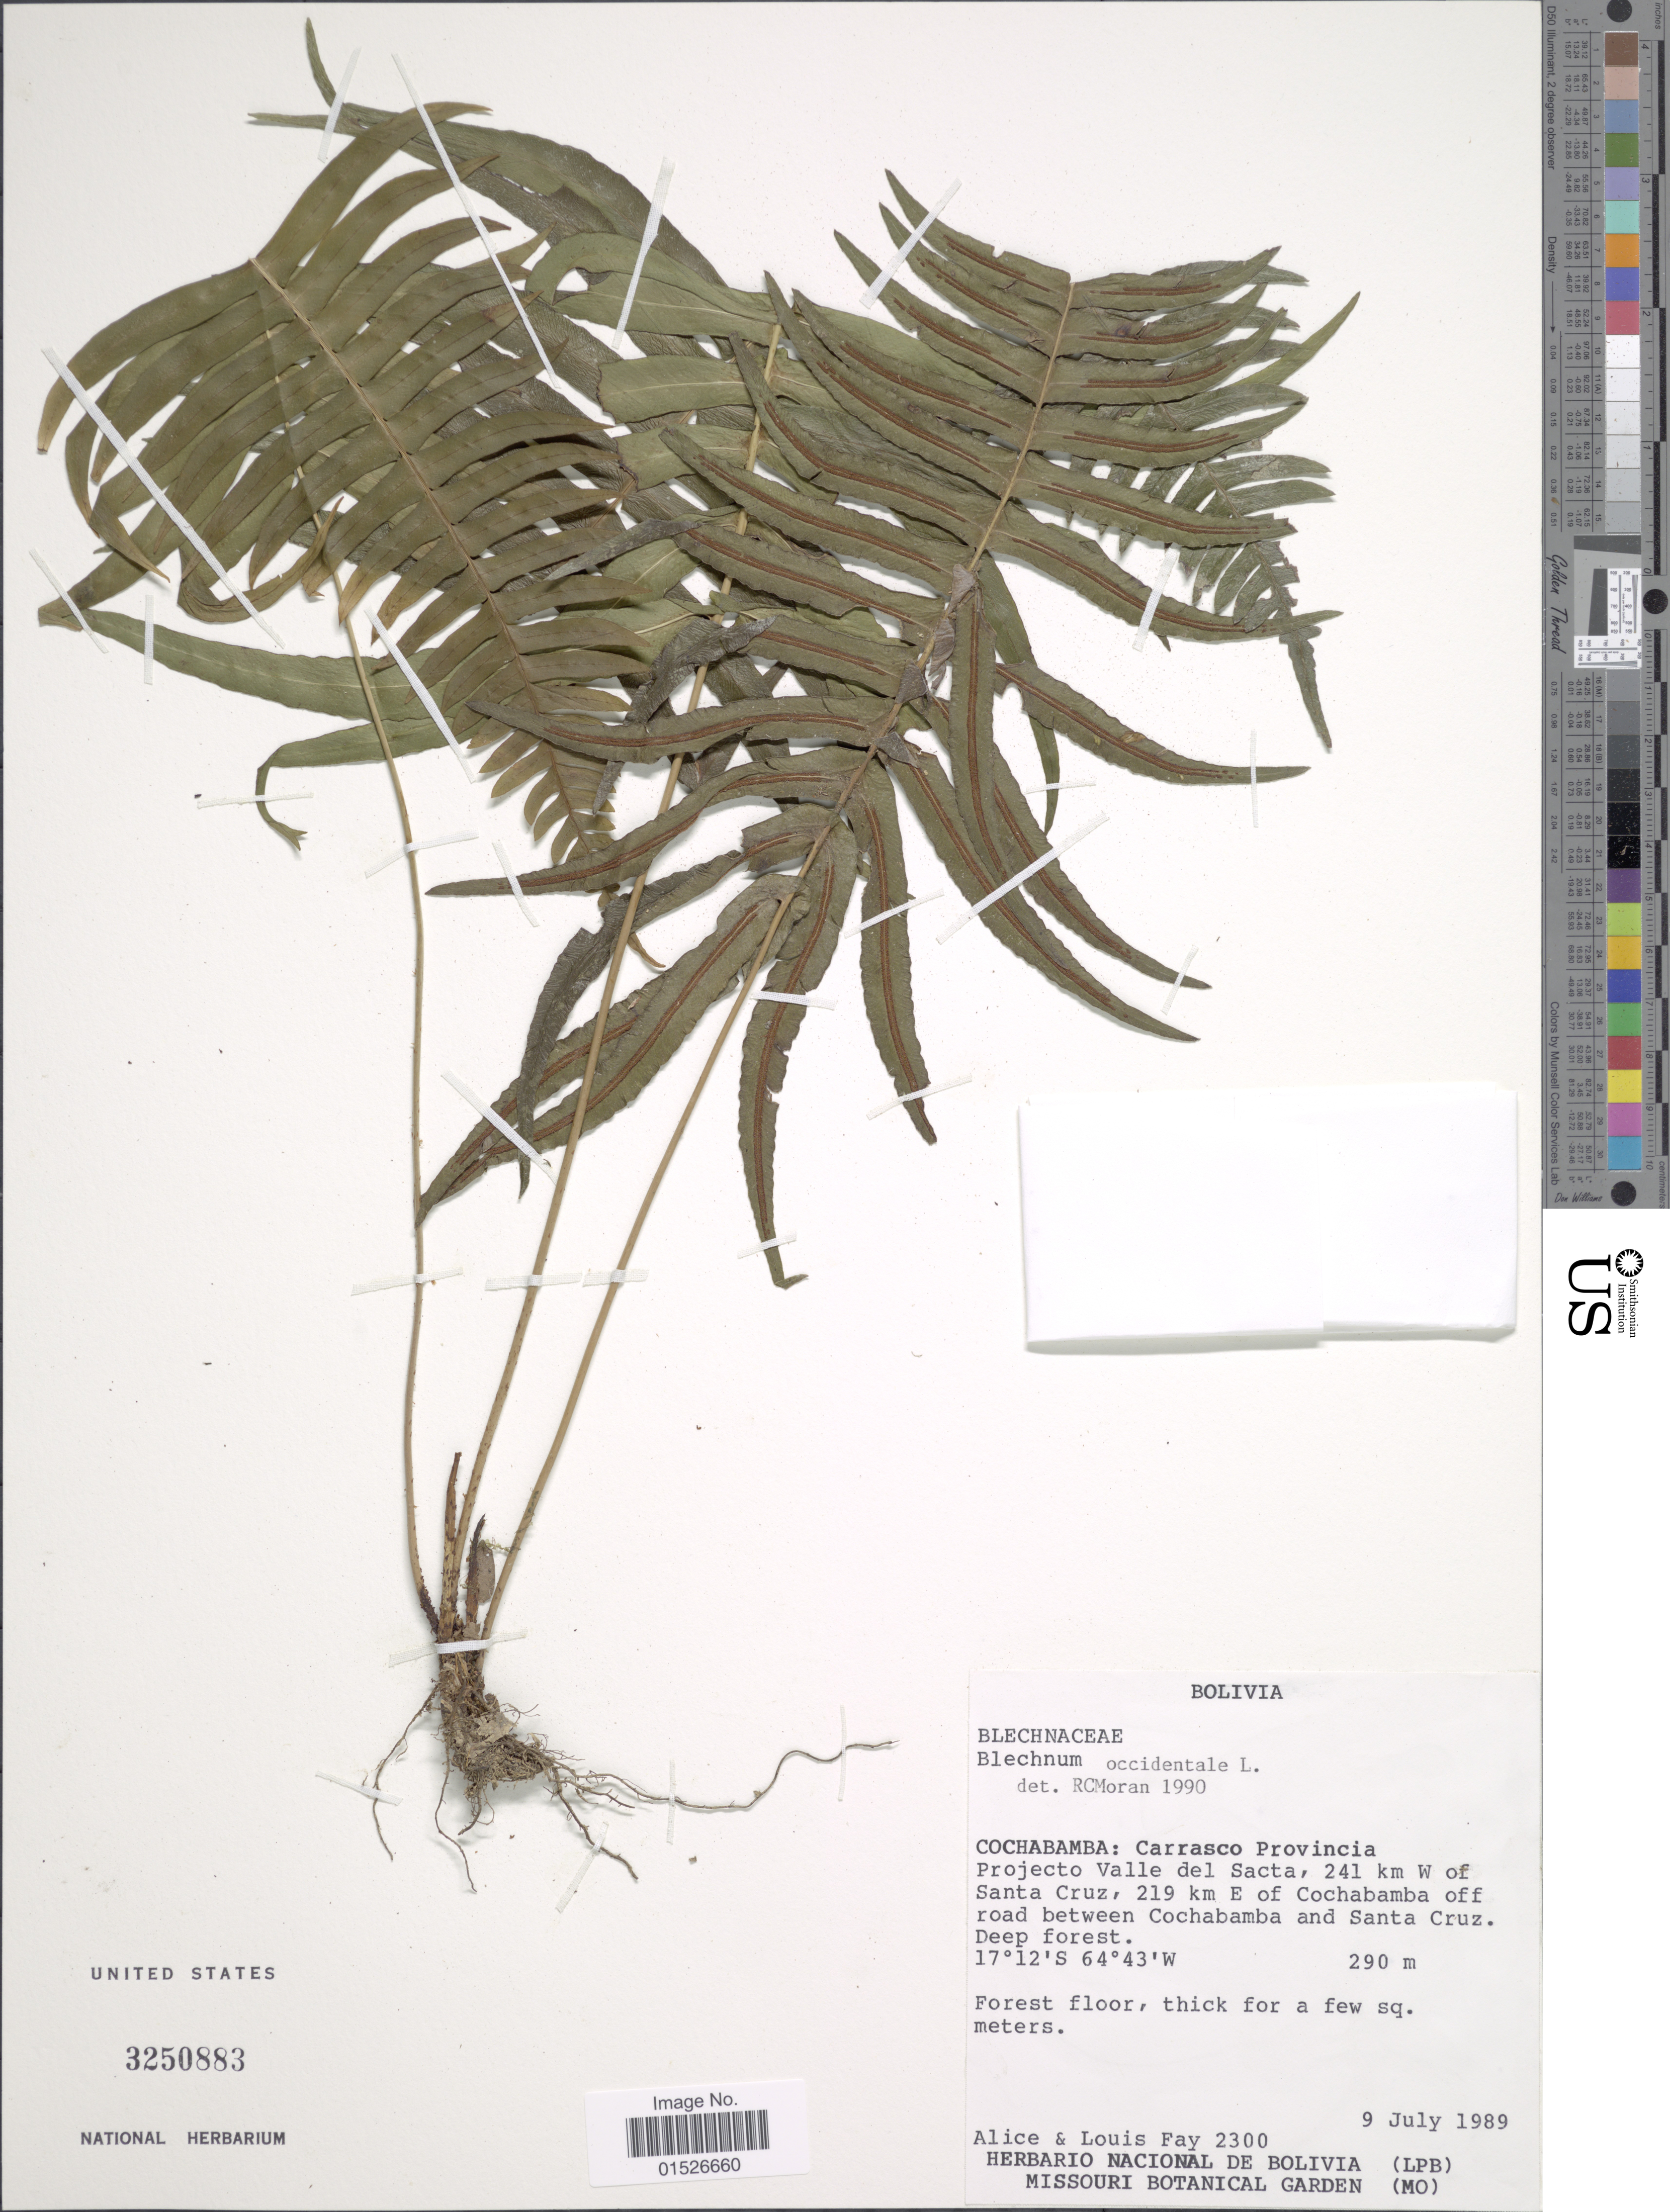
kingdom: Plantae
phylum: Tracheophyta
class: Polypodiopsida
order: Polypodiales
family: Blechnaceae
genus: Blechnum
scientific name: Blechnum occidentale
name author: L.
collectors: A. Fay & L. Fay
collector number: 2300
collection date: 1989-07-09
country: Bolivia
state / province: Cochabamba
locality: Carrasco Provincia. Projecto Valle del Sacta, 241 km W of road between Cochabamba and Santa Cruz.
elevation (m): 290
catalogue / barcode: US 3250883